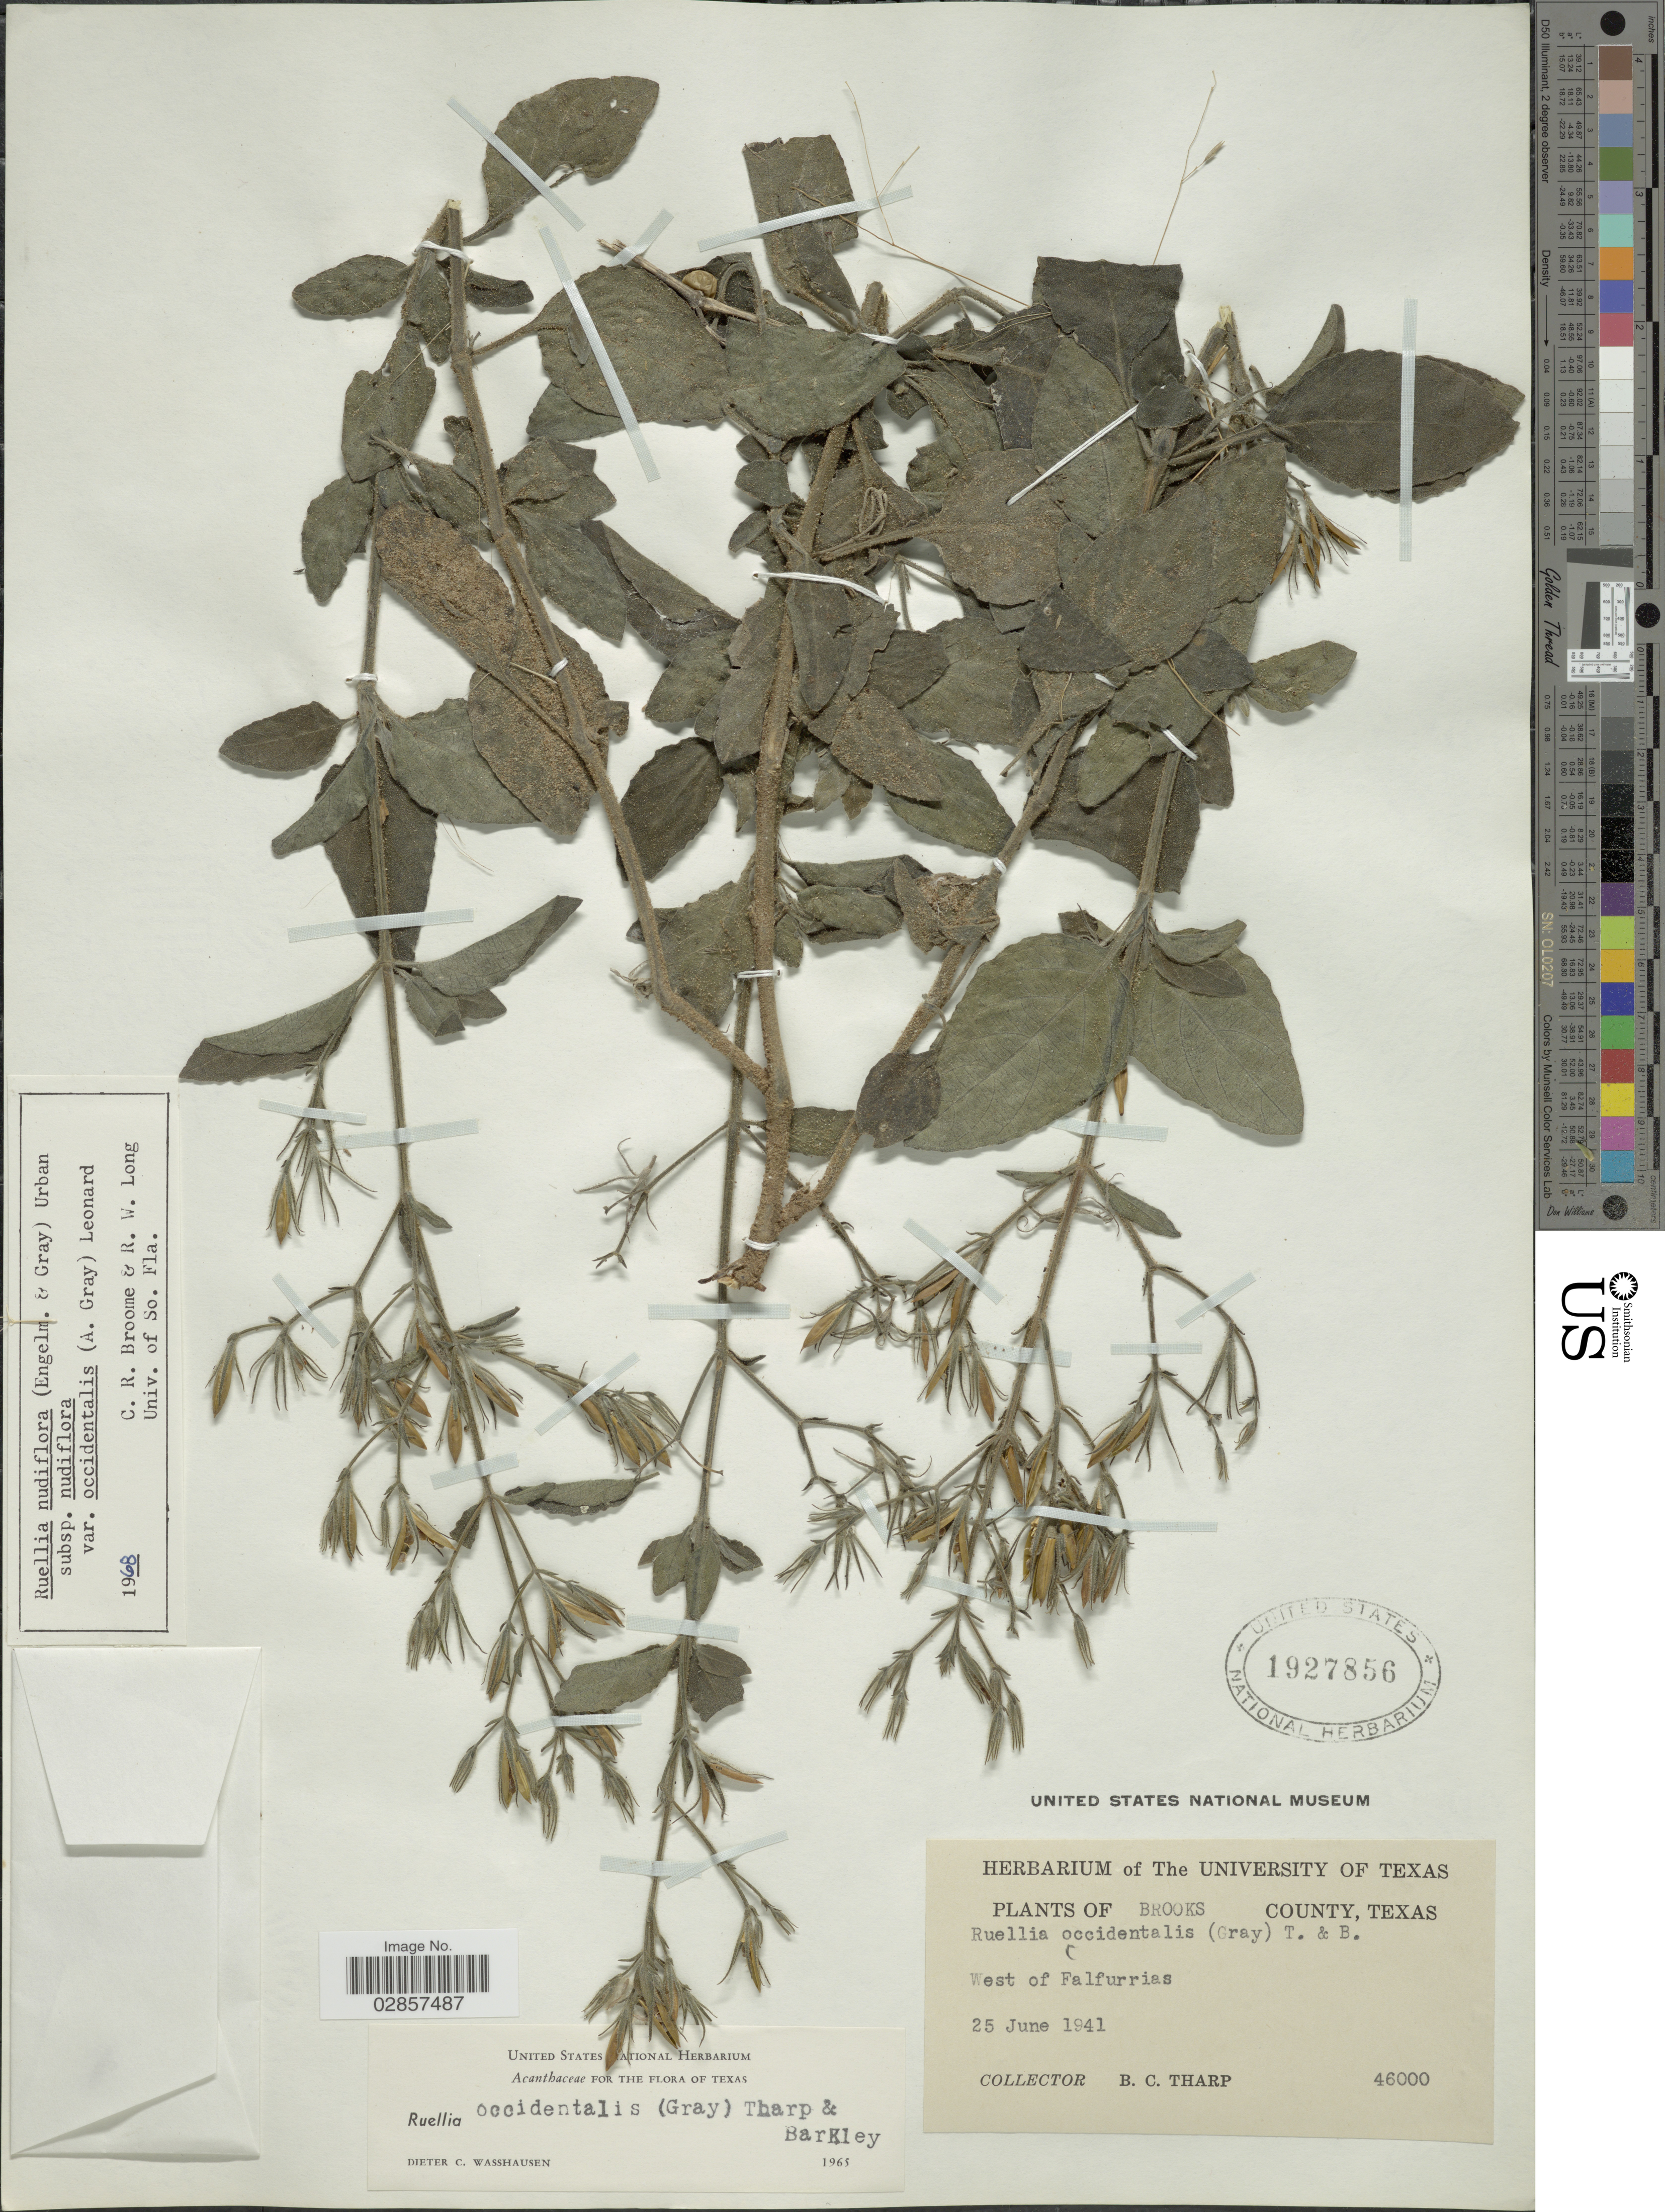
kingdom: Plantae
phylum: Tracheophyta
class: Magnoliopsida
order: Lamiales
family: Acanthaceae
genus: Ruellia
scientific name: Ruellia occidentalis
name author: (A. Gray) Tharp & F.A. Barkley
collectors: B. C. Tharp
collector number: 46000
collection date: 1941-06-25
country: United States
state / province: Texas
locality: Brooks County, Texas, West of Falfurrias.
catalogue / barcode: US 1927856